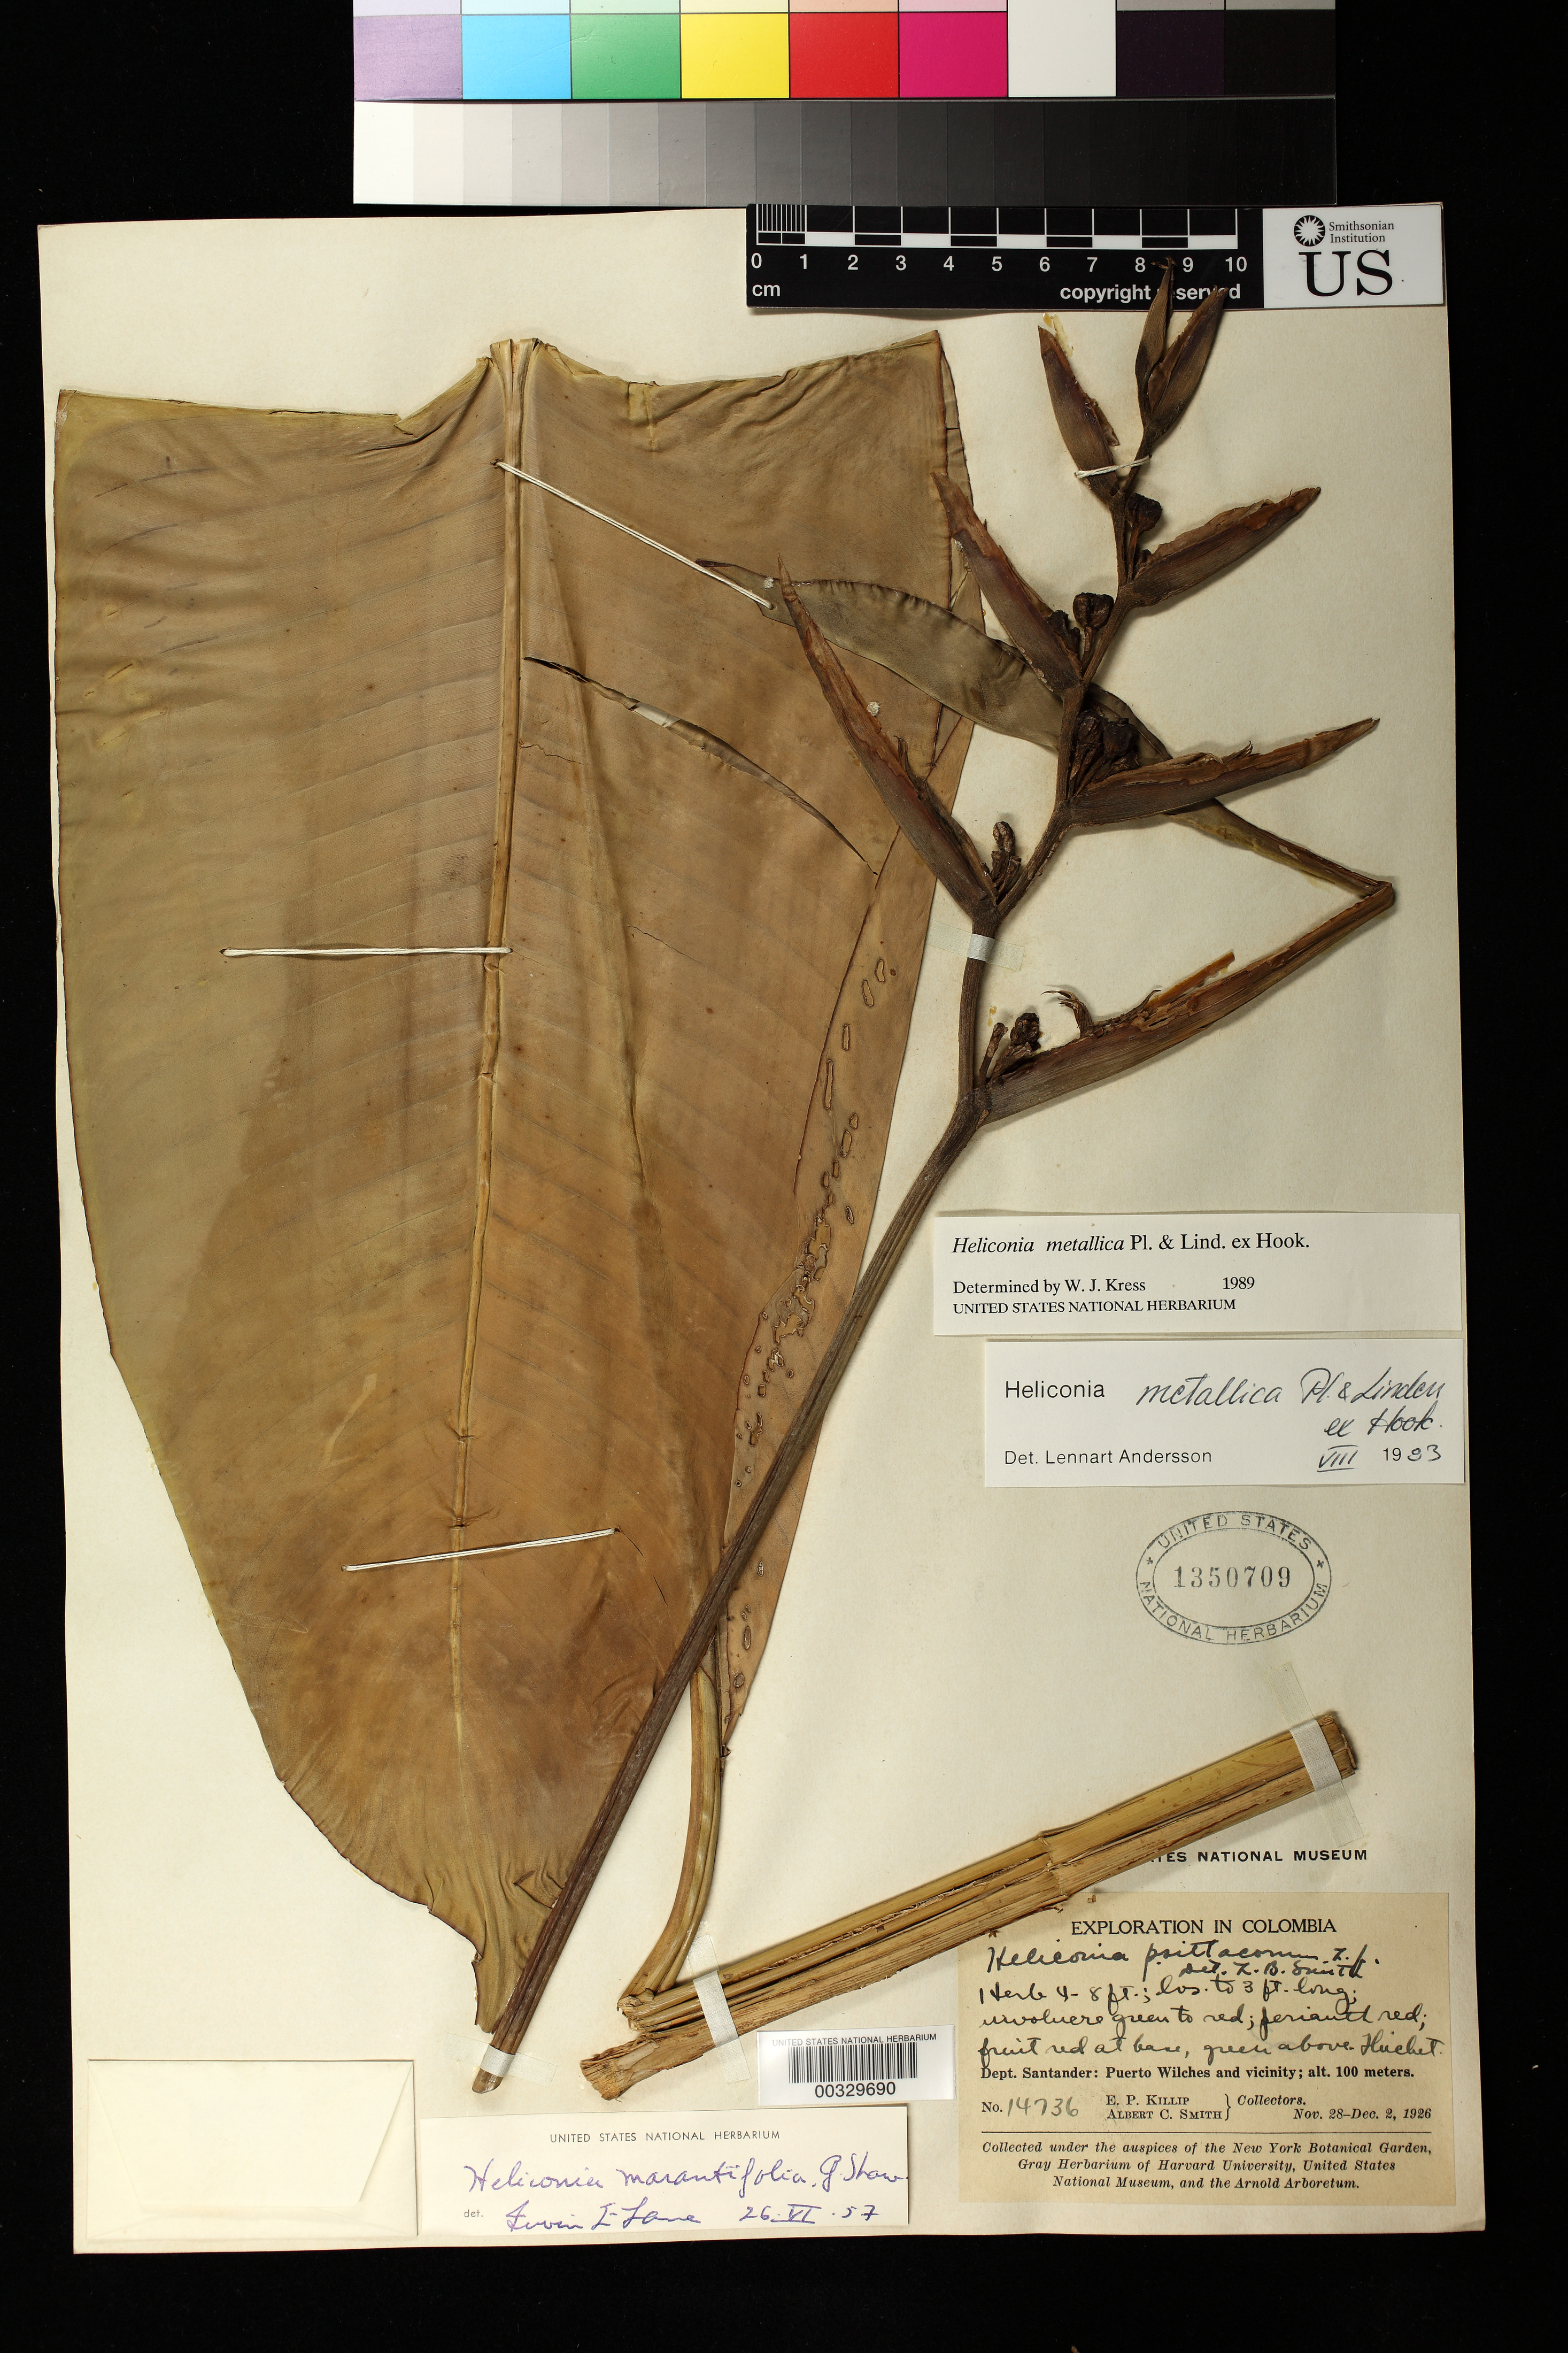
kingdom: Plantae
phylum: Tracheophyta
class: Liliopsida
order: Zingiberales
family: Heliconiaceae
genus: Heliconia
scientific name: Heliconia metallica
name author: Planch. & Linden ex Hook.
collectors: E. P. Killip & A. C. Smith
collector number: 14736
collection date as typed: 28 Nov 1926 to 02 Dec 1926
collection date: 1926-11-28/1926-12-02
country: Colombia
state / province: Santander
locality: Puerto Wilches and vicinity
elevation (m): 100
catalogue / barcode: US 1350709